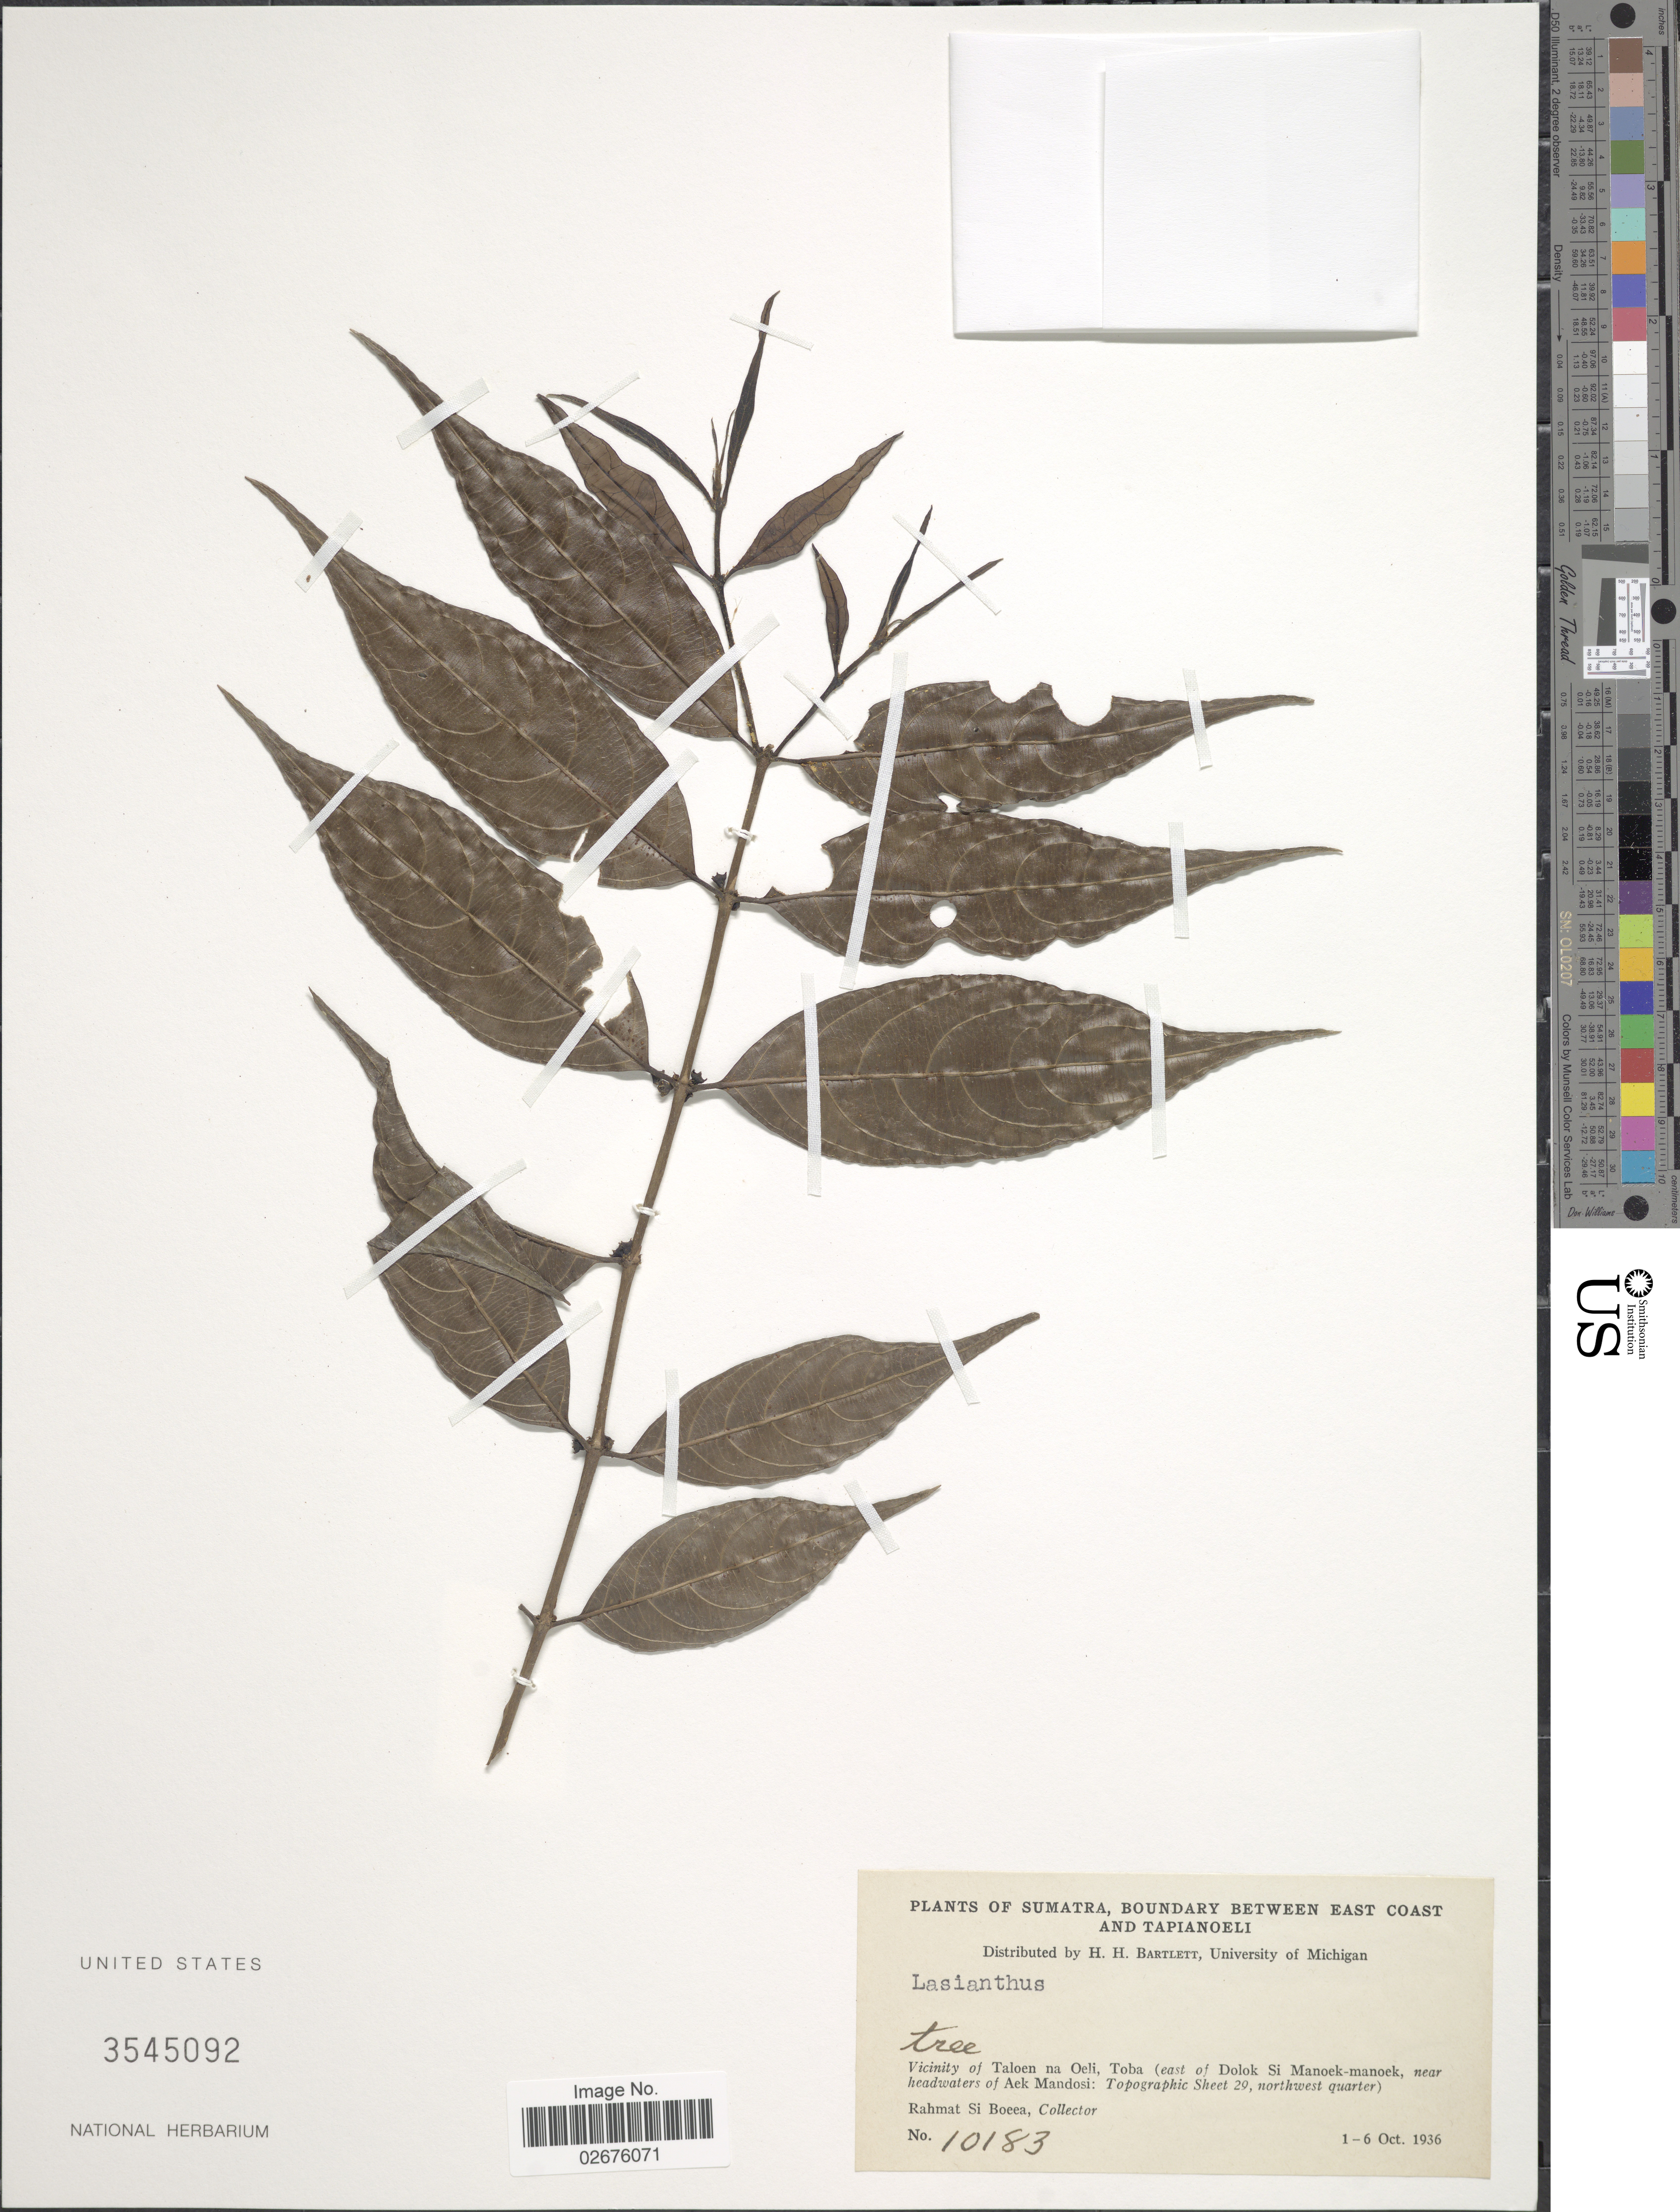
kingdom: Plantae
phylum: Tracheophyta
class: Magnoliopsida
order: Gentianales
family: Rubiaceae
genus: Lasianthus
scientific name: Lasianthus sp.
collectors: Rahmat Si Boeea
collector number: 10183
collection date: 1936-10-01/1936-10-06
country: Indonesia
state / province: Sumatra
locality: Boundary between East Coast and Tapianoeli. Vicinity of Taloen na Oeli, Toba (east of Dolok Si Manoek-manoek, near headwaters of Aek Mandosi: Topographic Sheet 29, northwest quarter)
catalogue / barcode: US 3545092